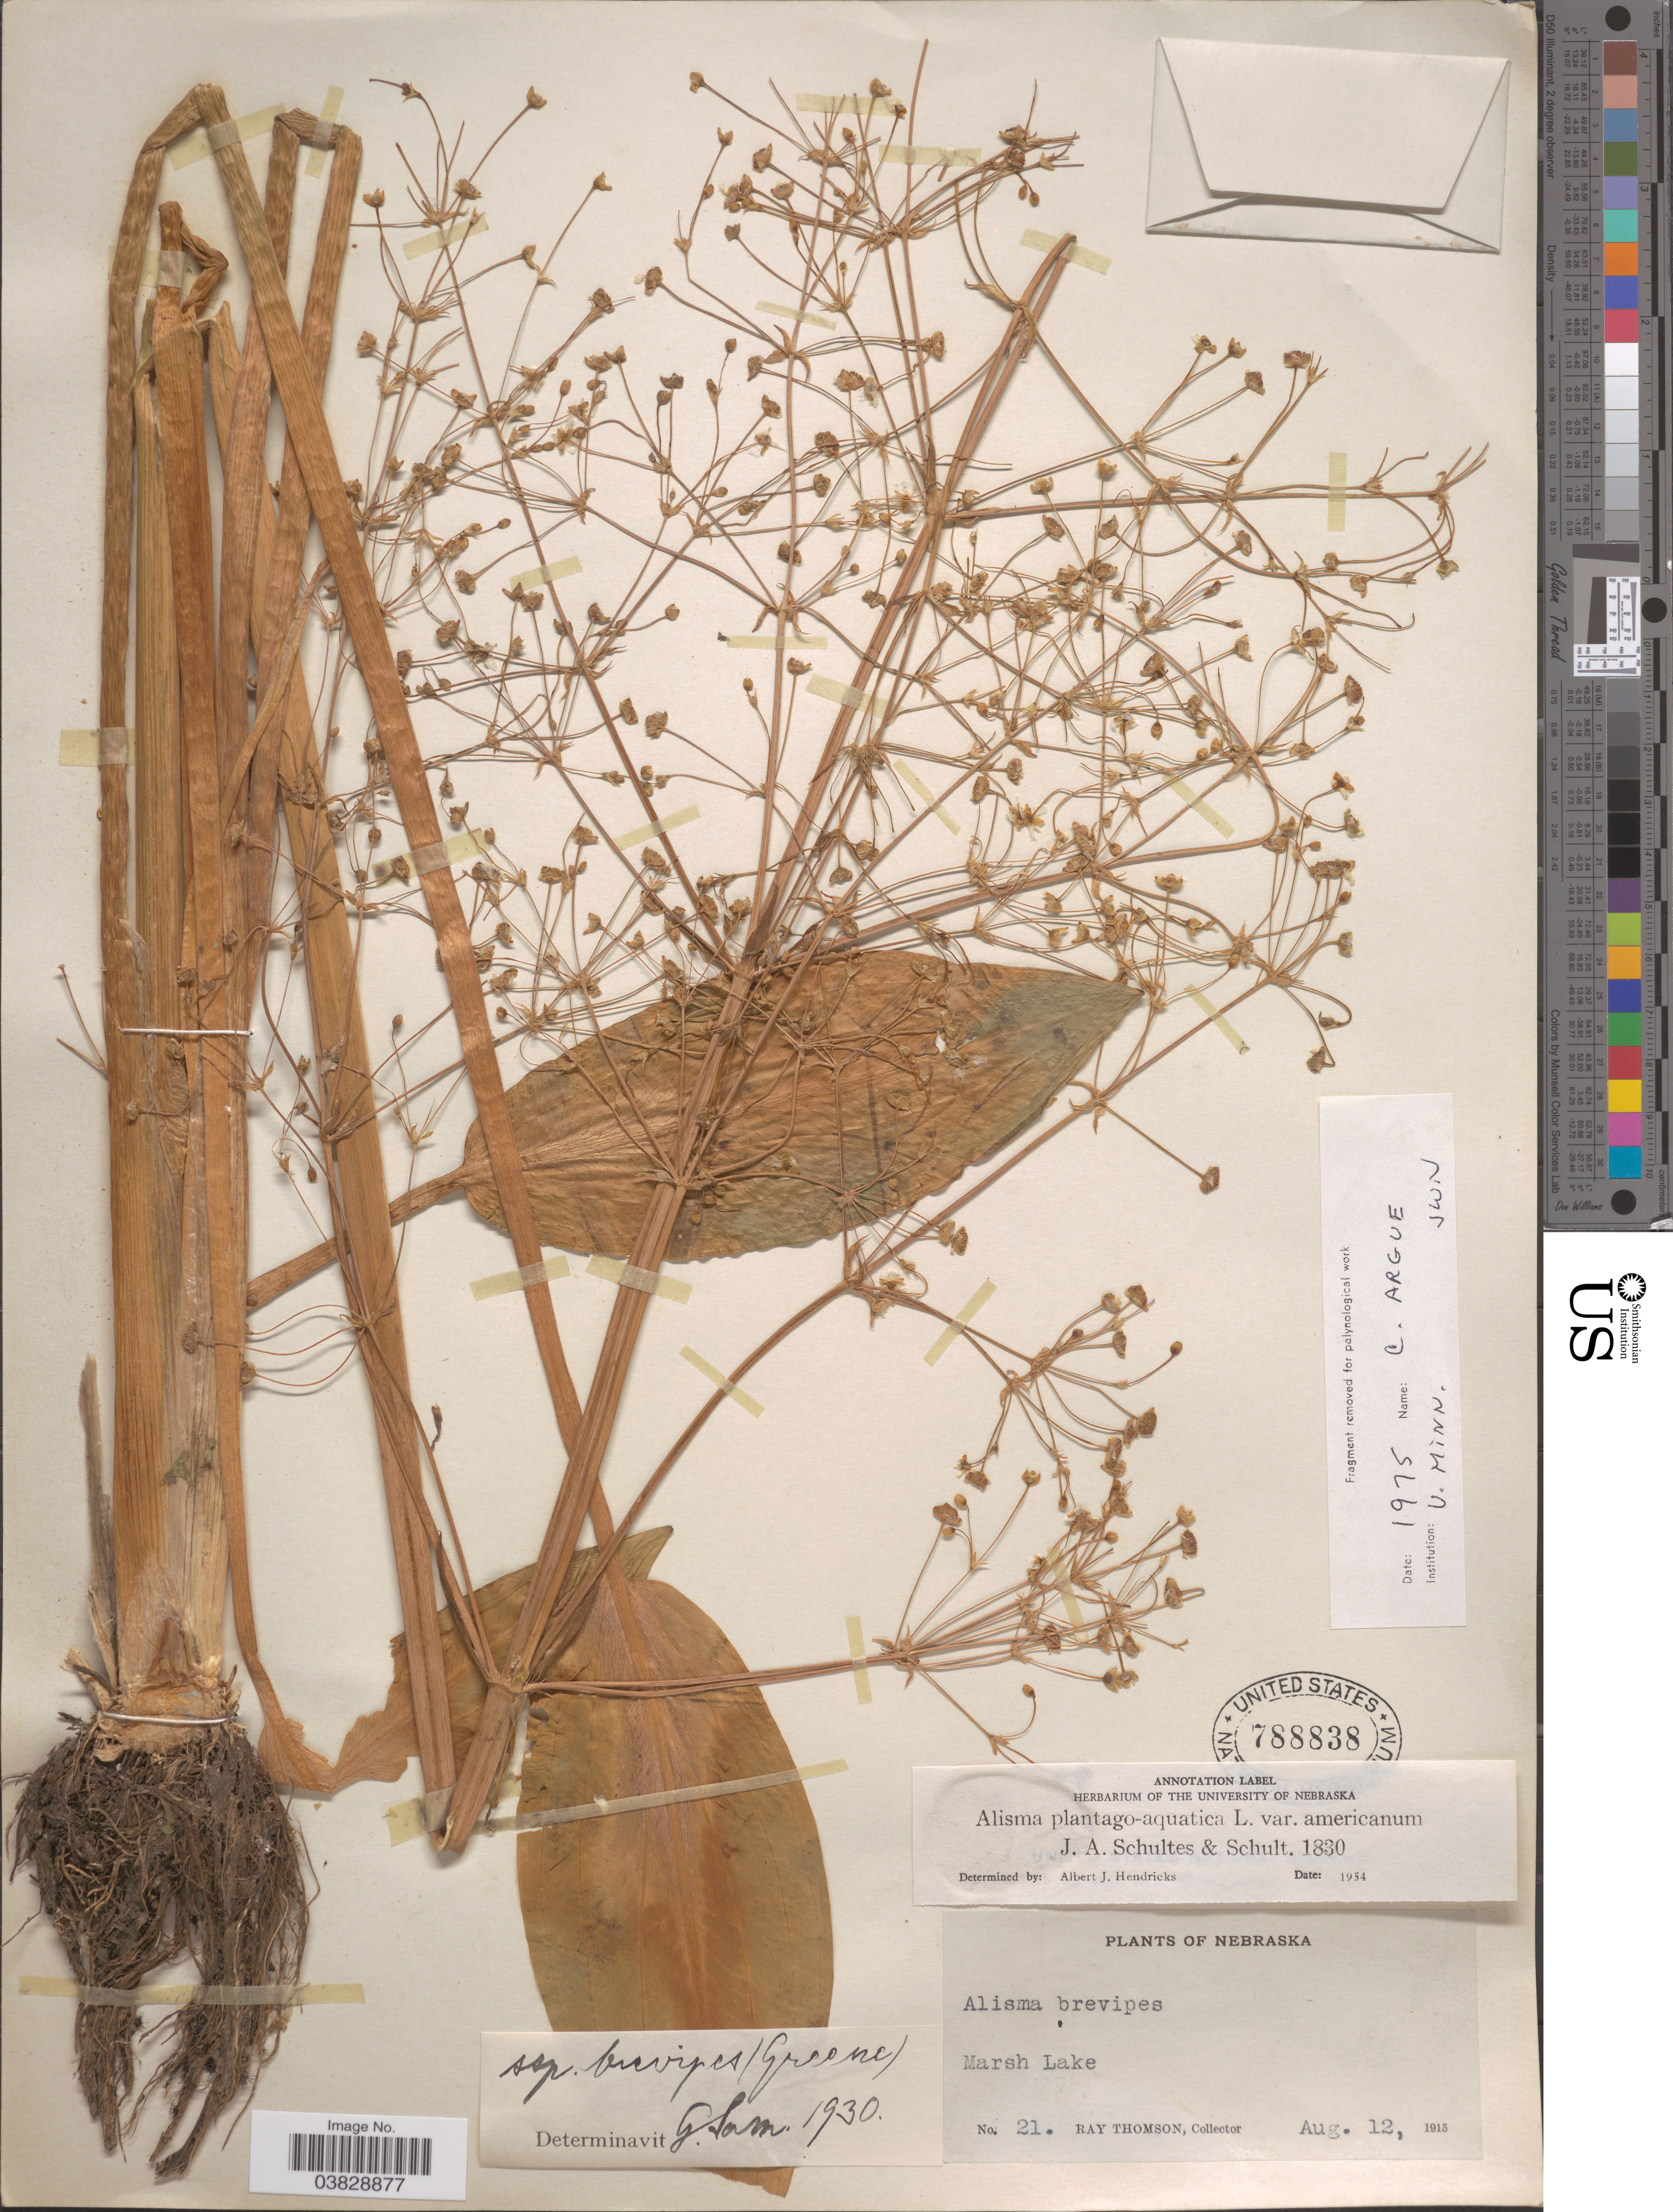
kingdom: Plantae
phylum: Tracheophyta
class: Liliopsida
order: Alismatales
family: Alismataceae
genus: Alisma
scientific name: Alisma plantago-aquatica var. americanum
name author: L.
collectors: R. Thomson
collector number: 21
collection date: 1915-08-12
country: United States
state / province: Nebraska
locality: Marsh Lake.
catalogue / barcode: US 788838